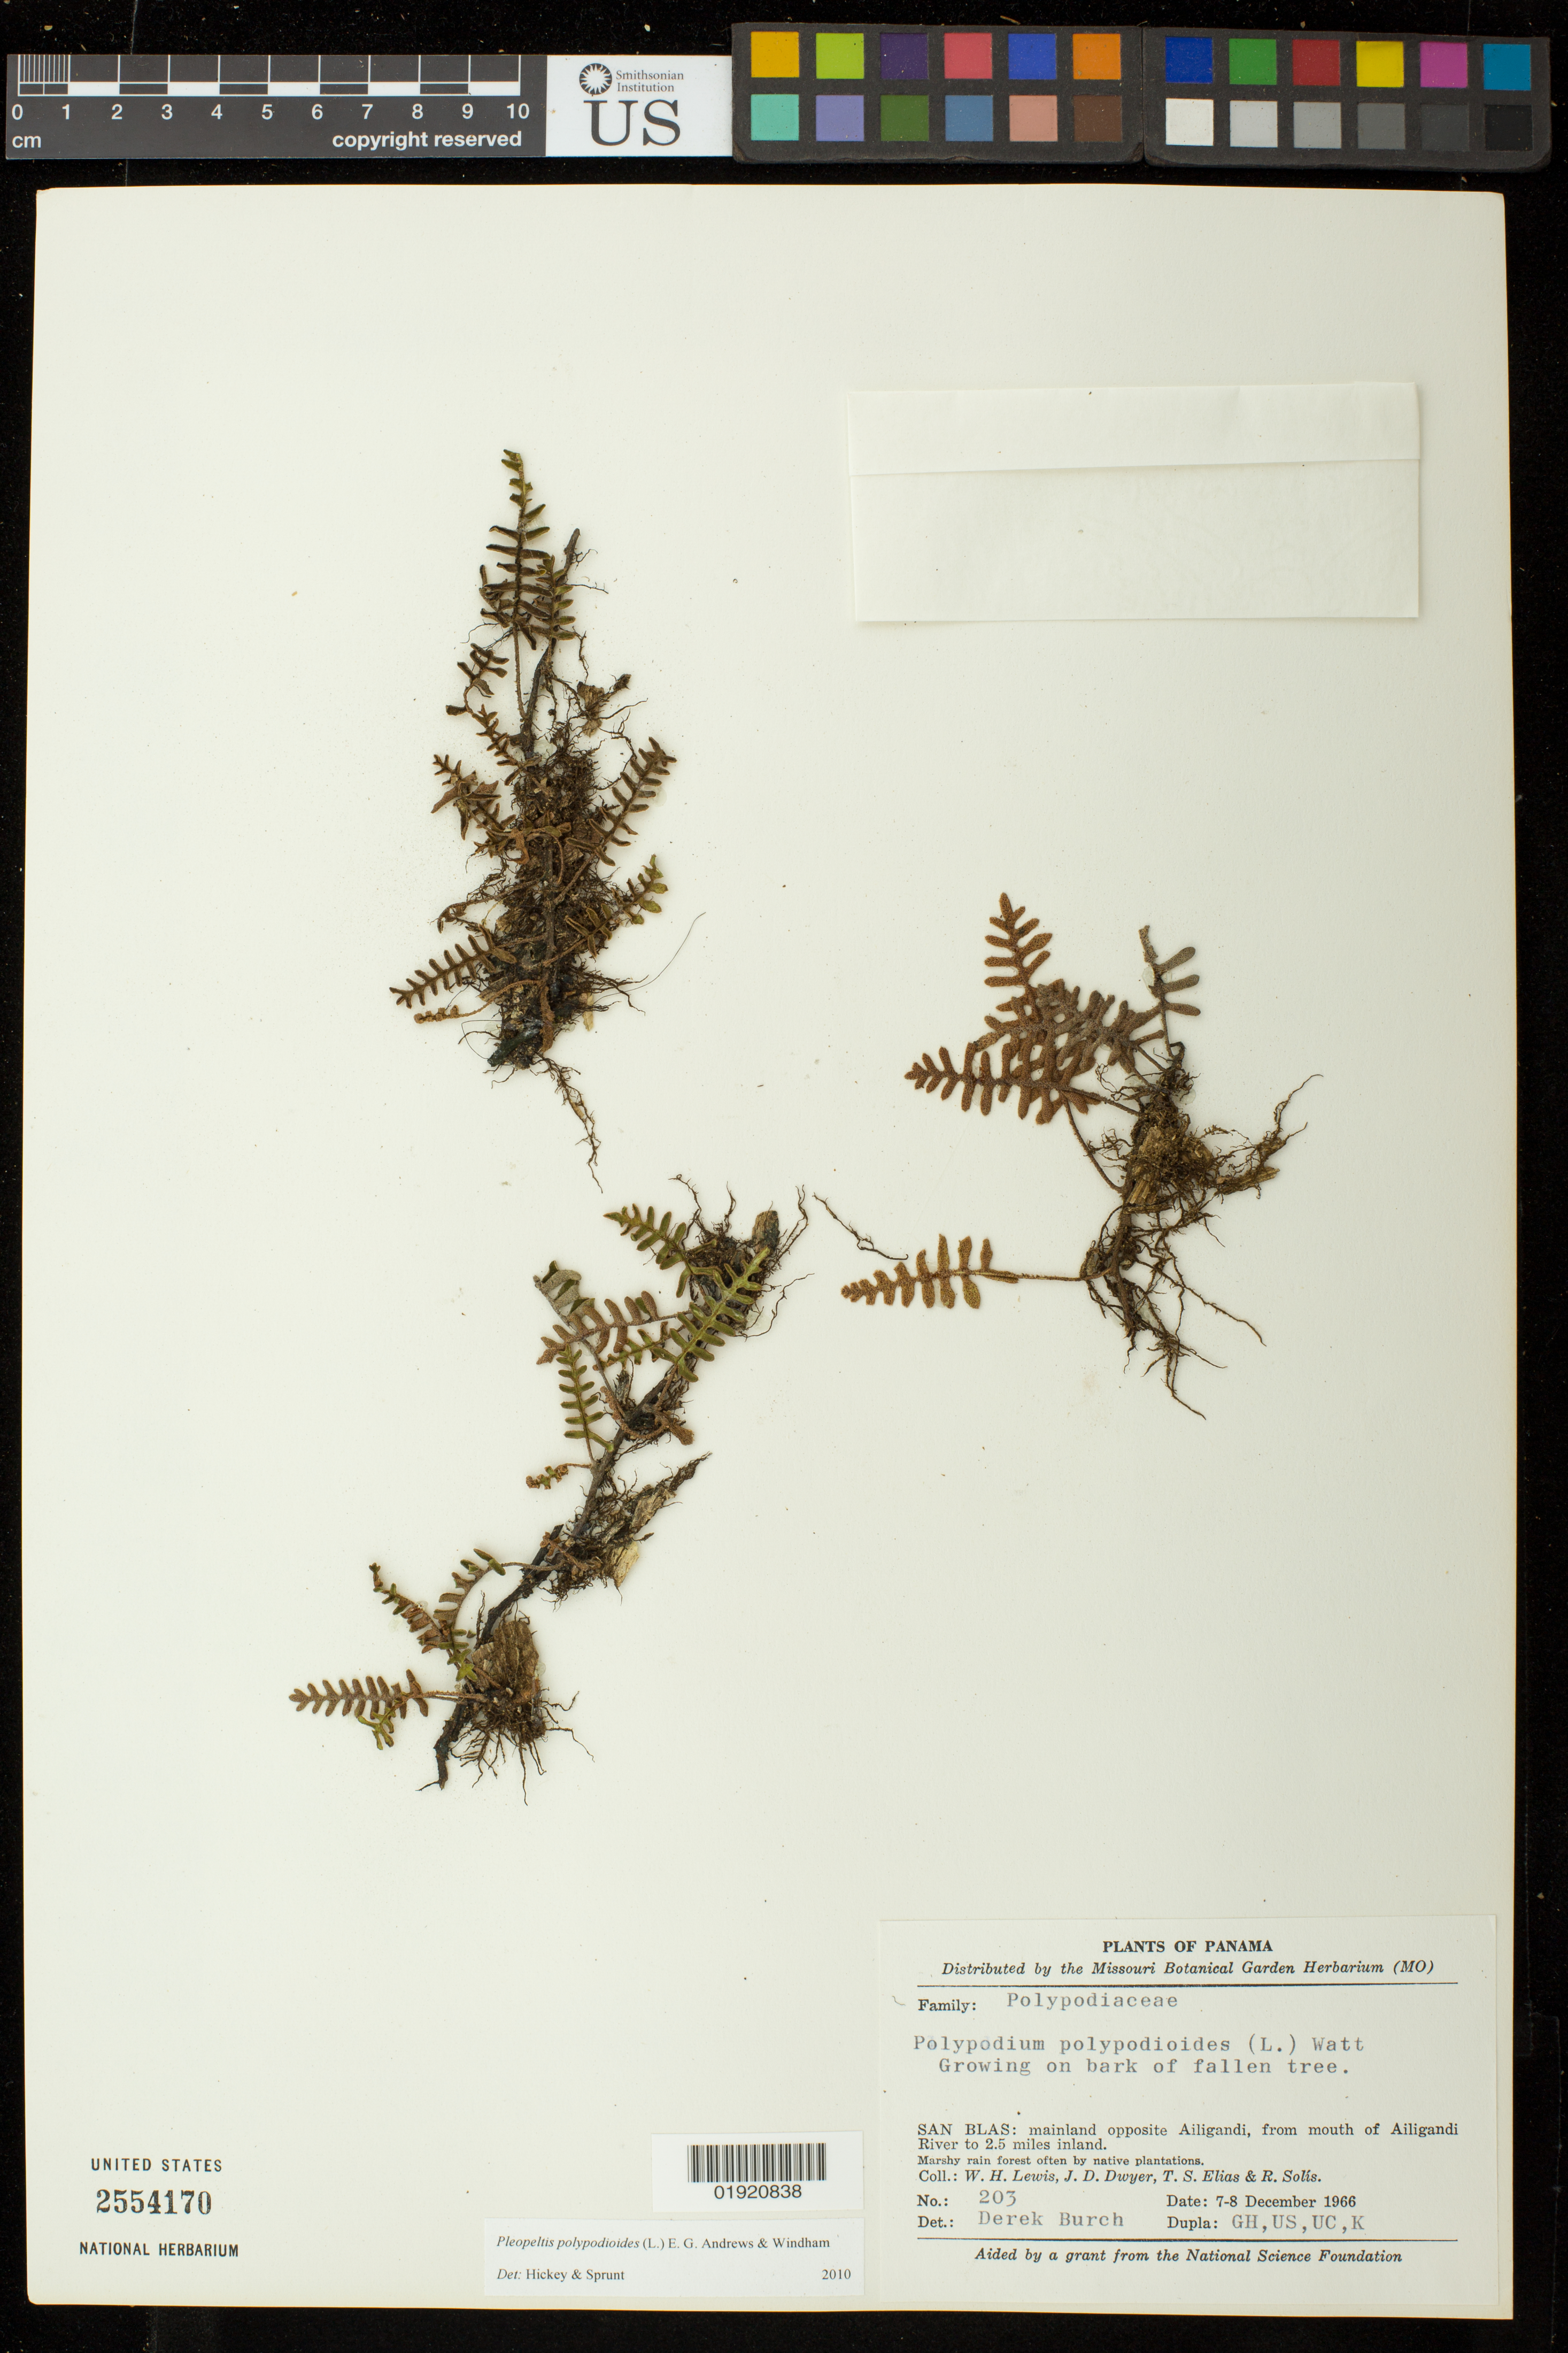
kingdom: Plantae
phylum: Tracheophyta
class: Polypodiopsida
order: Polypodiales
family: Polypodiaceae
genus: Pleopeltis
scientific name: Pleopeltis polypodioides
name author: (L.) E.G. Andrews & Windham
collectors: W. H. Lewis, J. D. Dwyer, T. S. Elias & R. Solis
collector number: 203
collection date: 1966-12-07/1966-12-08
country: Panama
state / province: Kuna Yala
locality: Panama. San Blas: mainland opposite Ailigandi, from mouth of Ailigandi River to 2.5 miles inland.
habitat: Growing on bark of fallen tree. Marshy rain forest often by native plantations.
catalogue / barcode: US 2554170